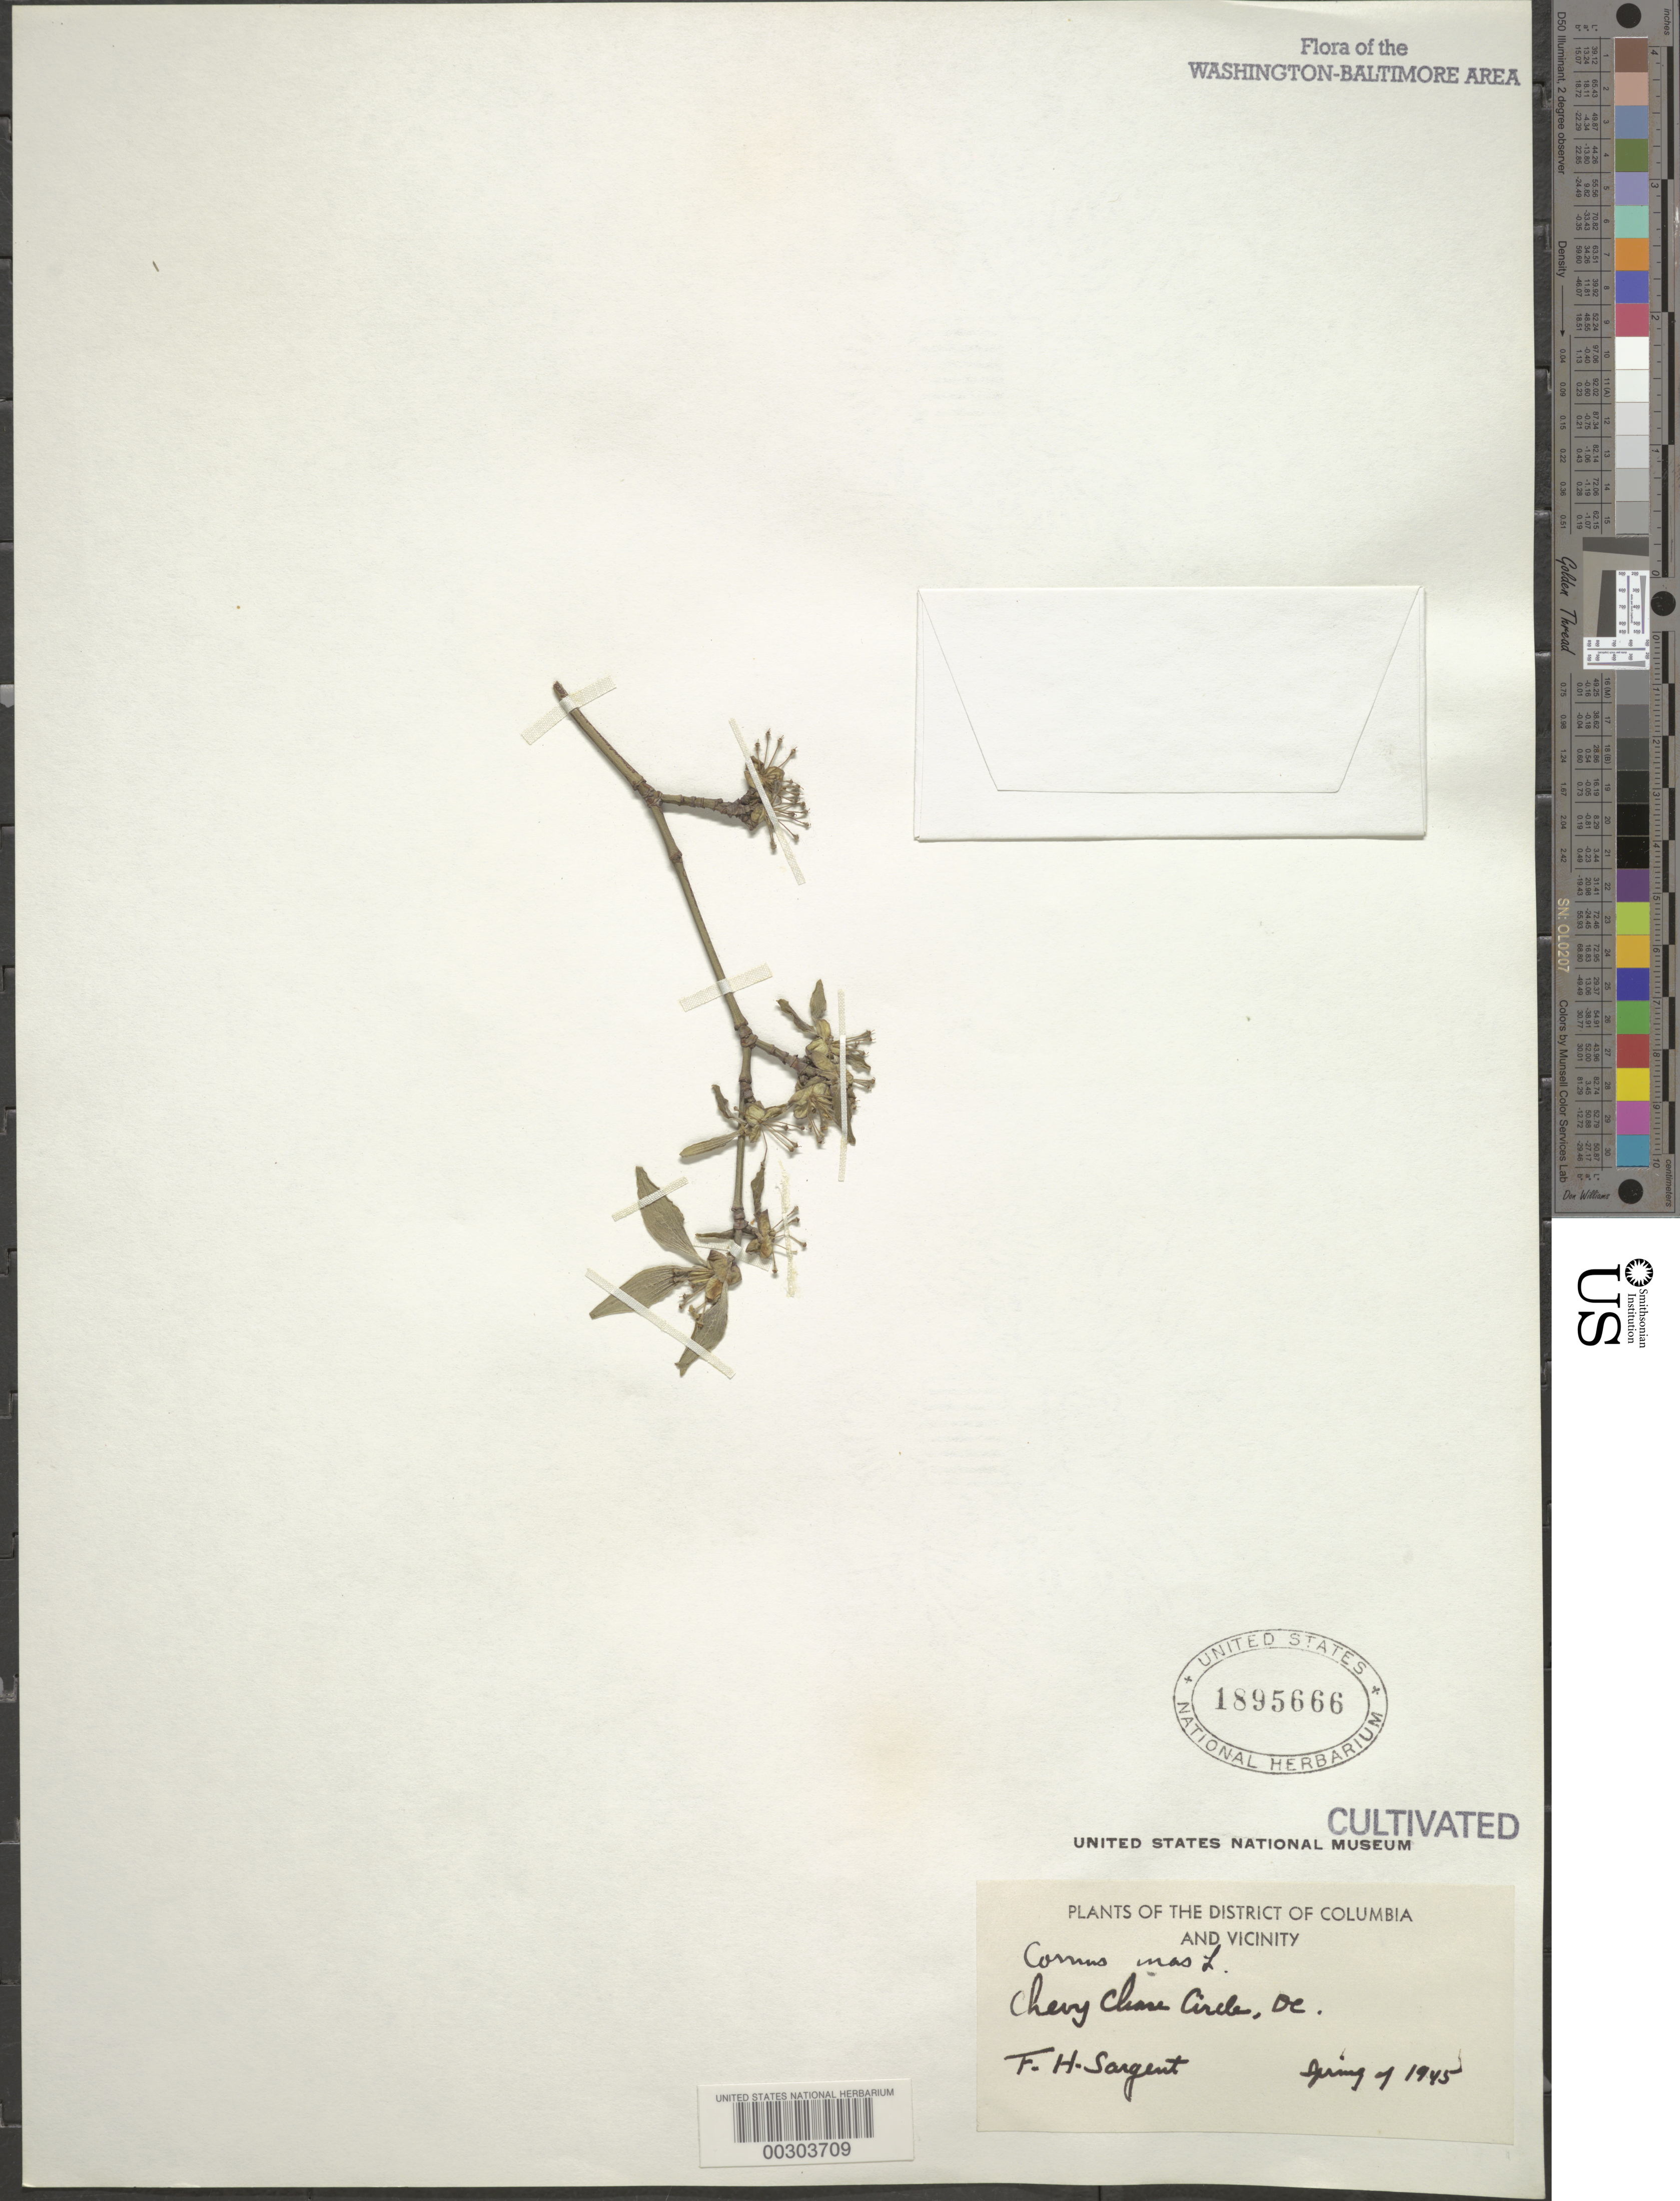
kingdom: Plantae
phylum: Tracheophyta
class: Magnoliopsida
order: Cornales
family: Cornaceae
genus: Cornus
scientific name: Cornus mas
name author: L.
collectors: F. H. Sargent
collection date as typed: Spr 1945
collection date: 1945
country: United States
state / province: District of Columbia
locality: Chevy Chase Circle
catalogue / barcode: US 1895666